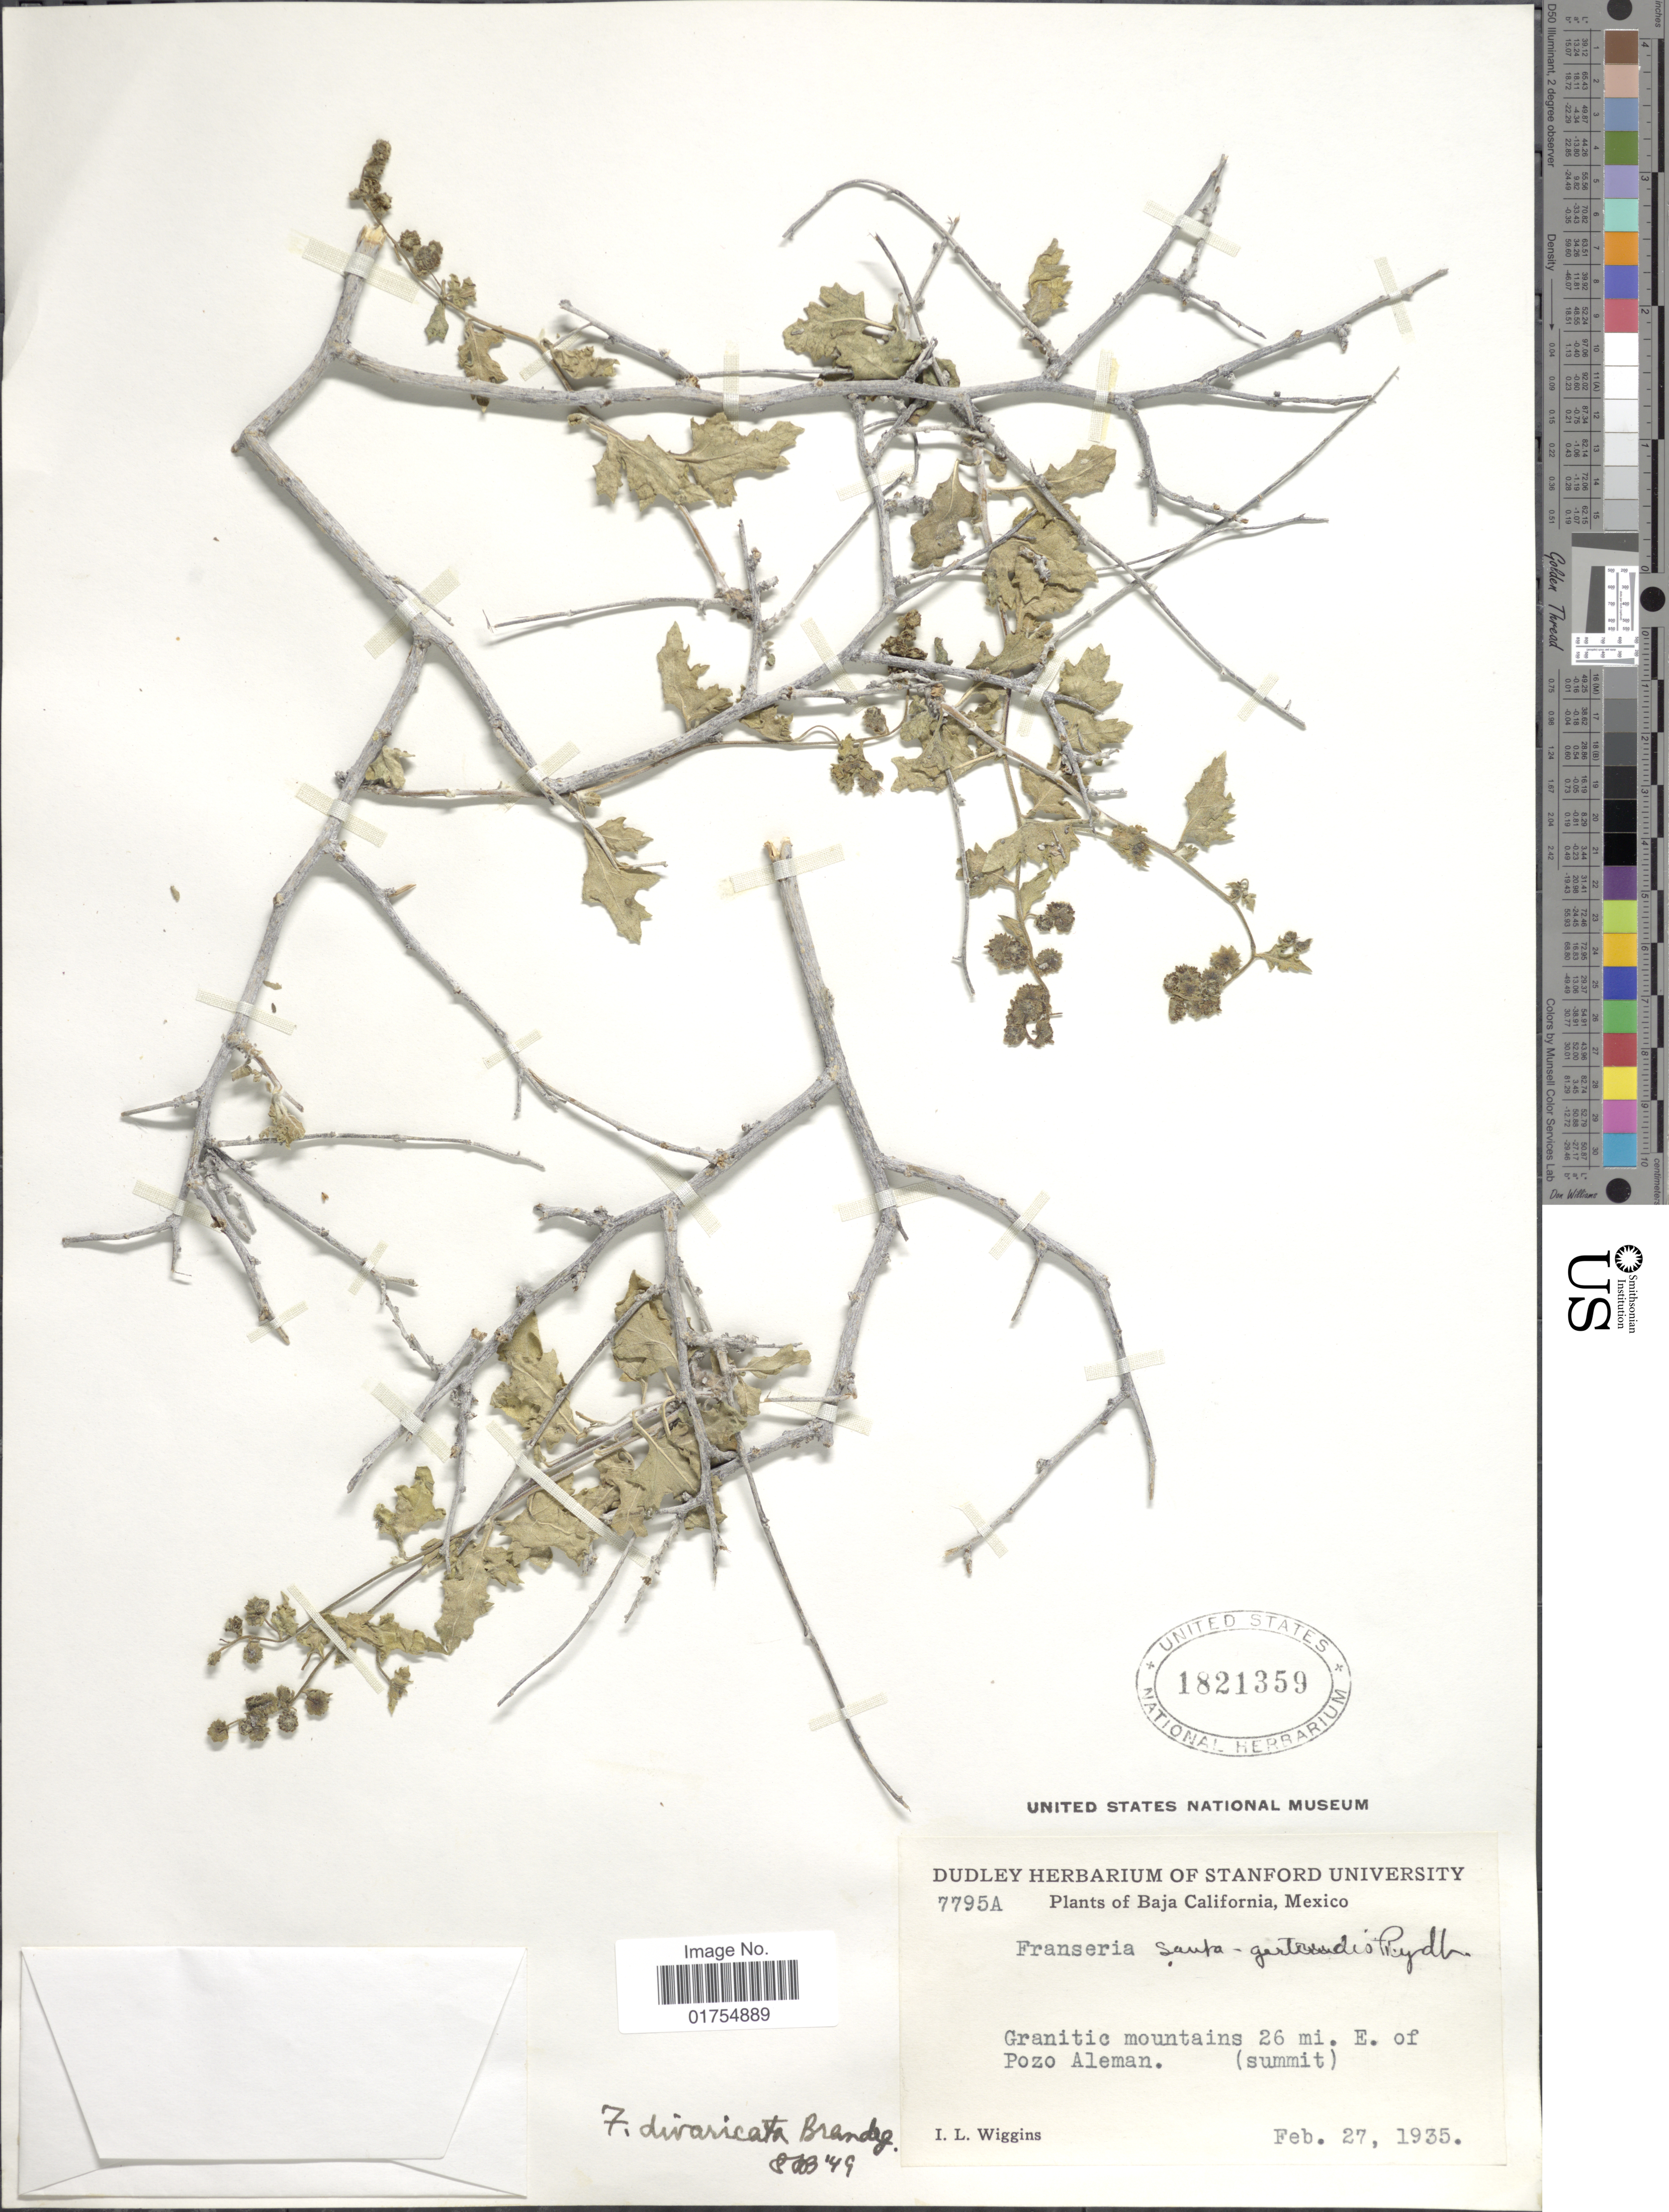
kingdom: Plantae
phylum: Tracheophyta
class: Magnoliopsida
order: Asterales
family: Asteraceae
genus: Franseria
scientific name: Franseria divaricata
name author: Brandegee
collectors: I. L. Wiggins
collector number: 7795A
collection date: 1935-02-27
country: Mexico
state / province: Baja California Norte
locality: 26 mi. E of Pozo Aleman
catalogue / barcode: US 1821359